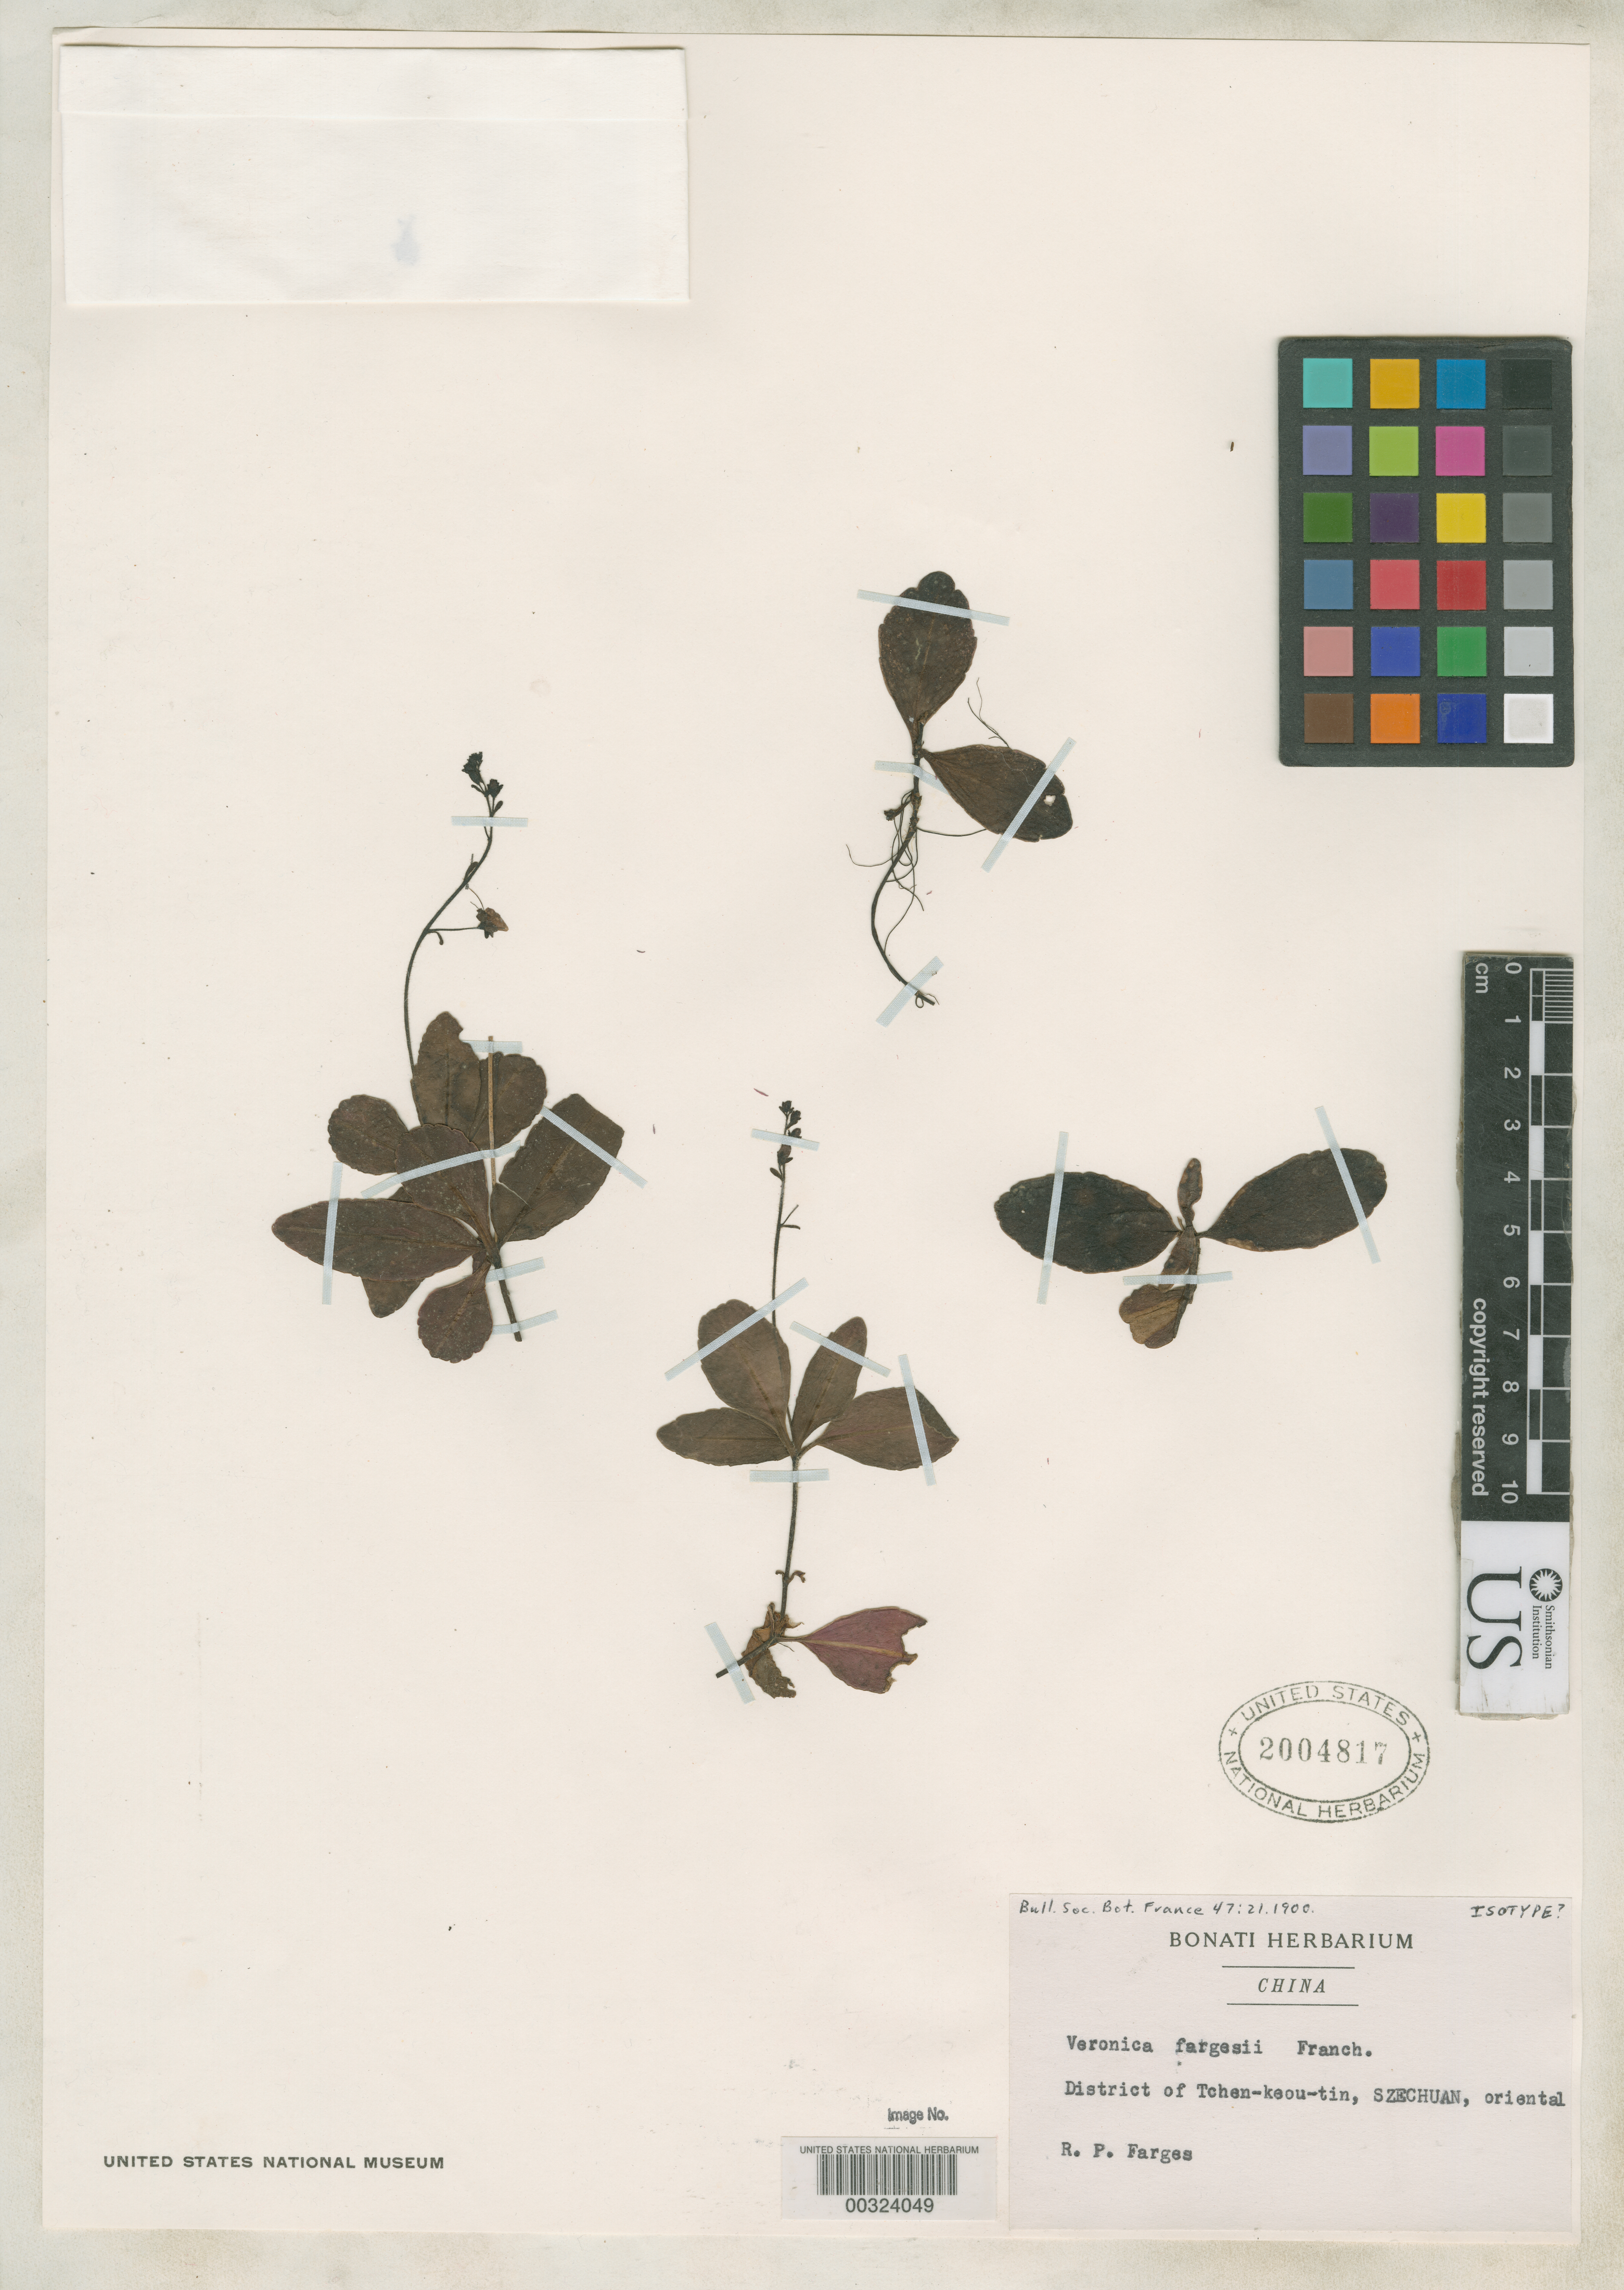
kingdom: Plantae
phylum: Tracheophyta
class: Magnoliopsida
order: Lamiales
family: Plantaginaceae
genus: Veronica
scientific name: Veronica fargesii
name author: Franch.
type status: Possible Isotype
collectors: P. G. Farges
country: China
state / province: Sichuan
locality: District of Tchen-keou-tin.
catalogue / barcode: US 2004817